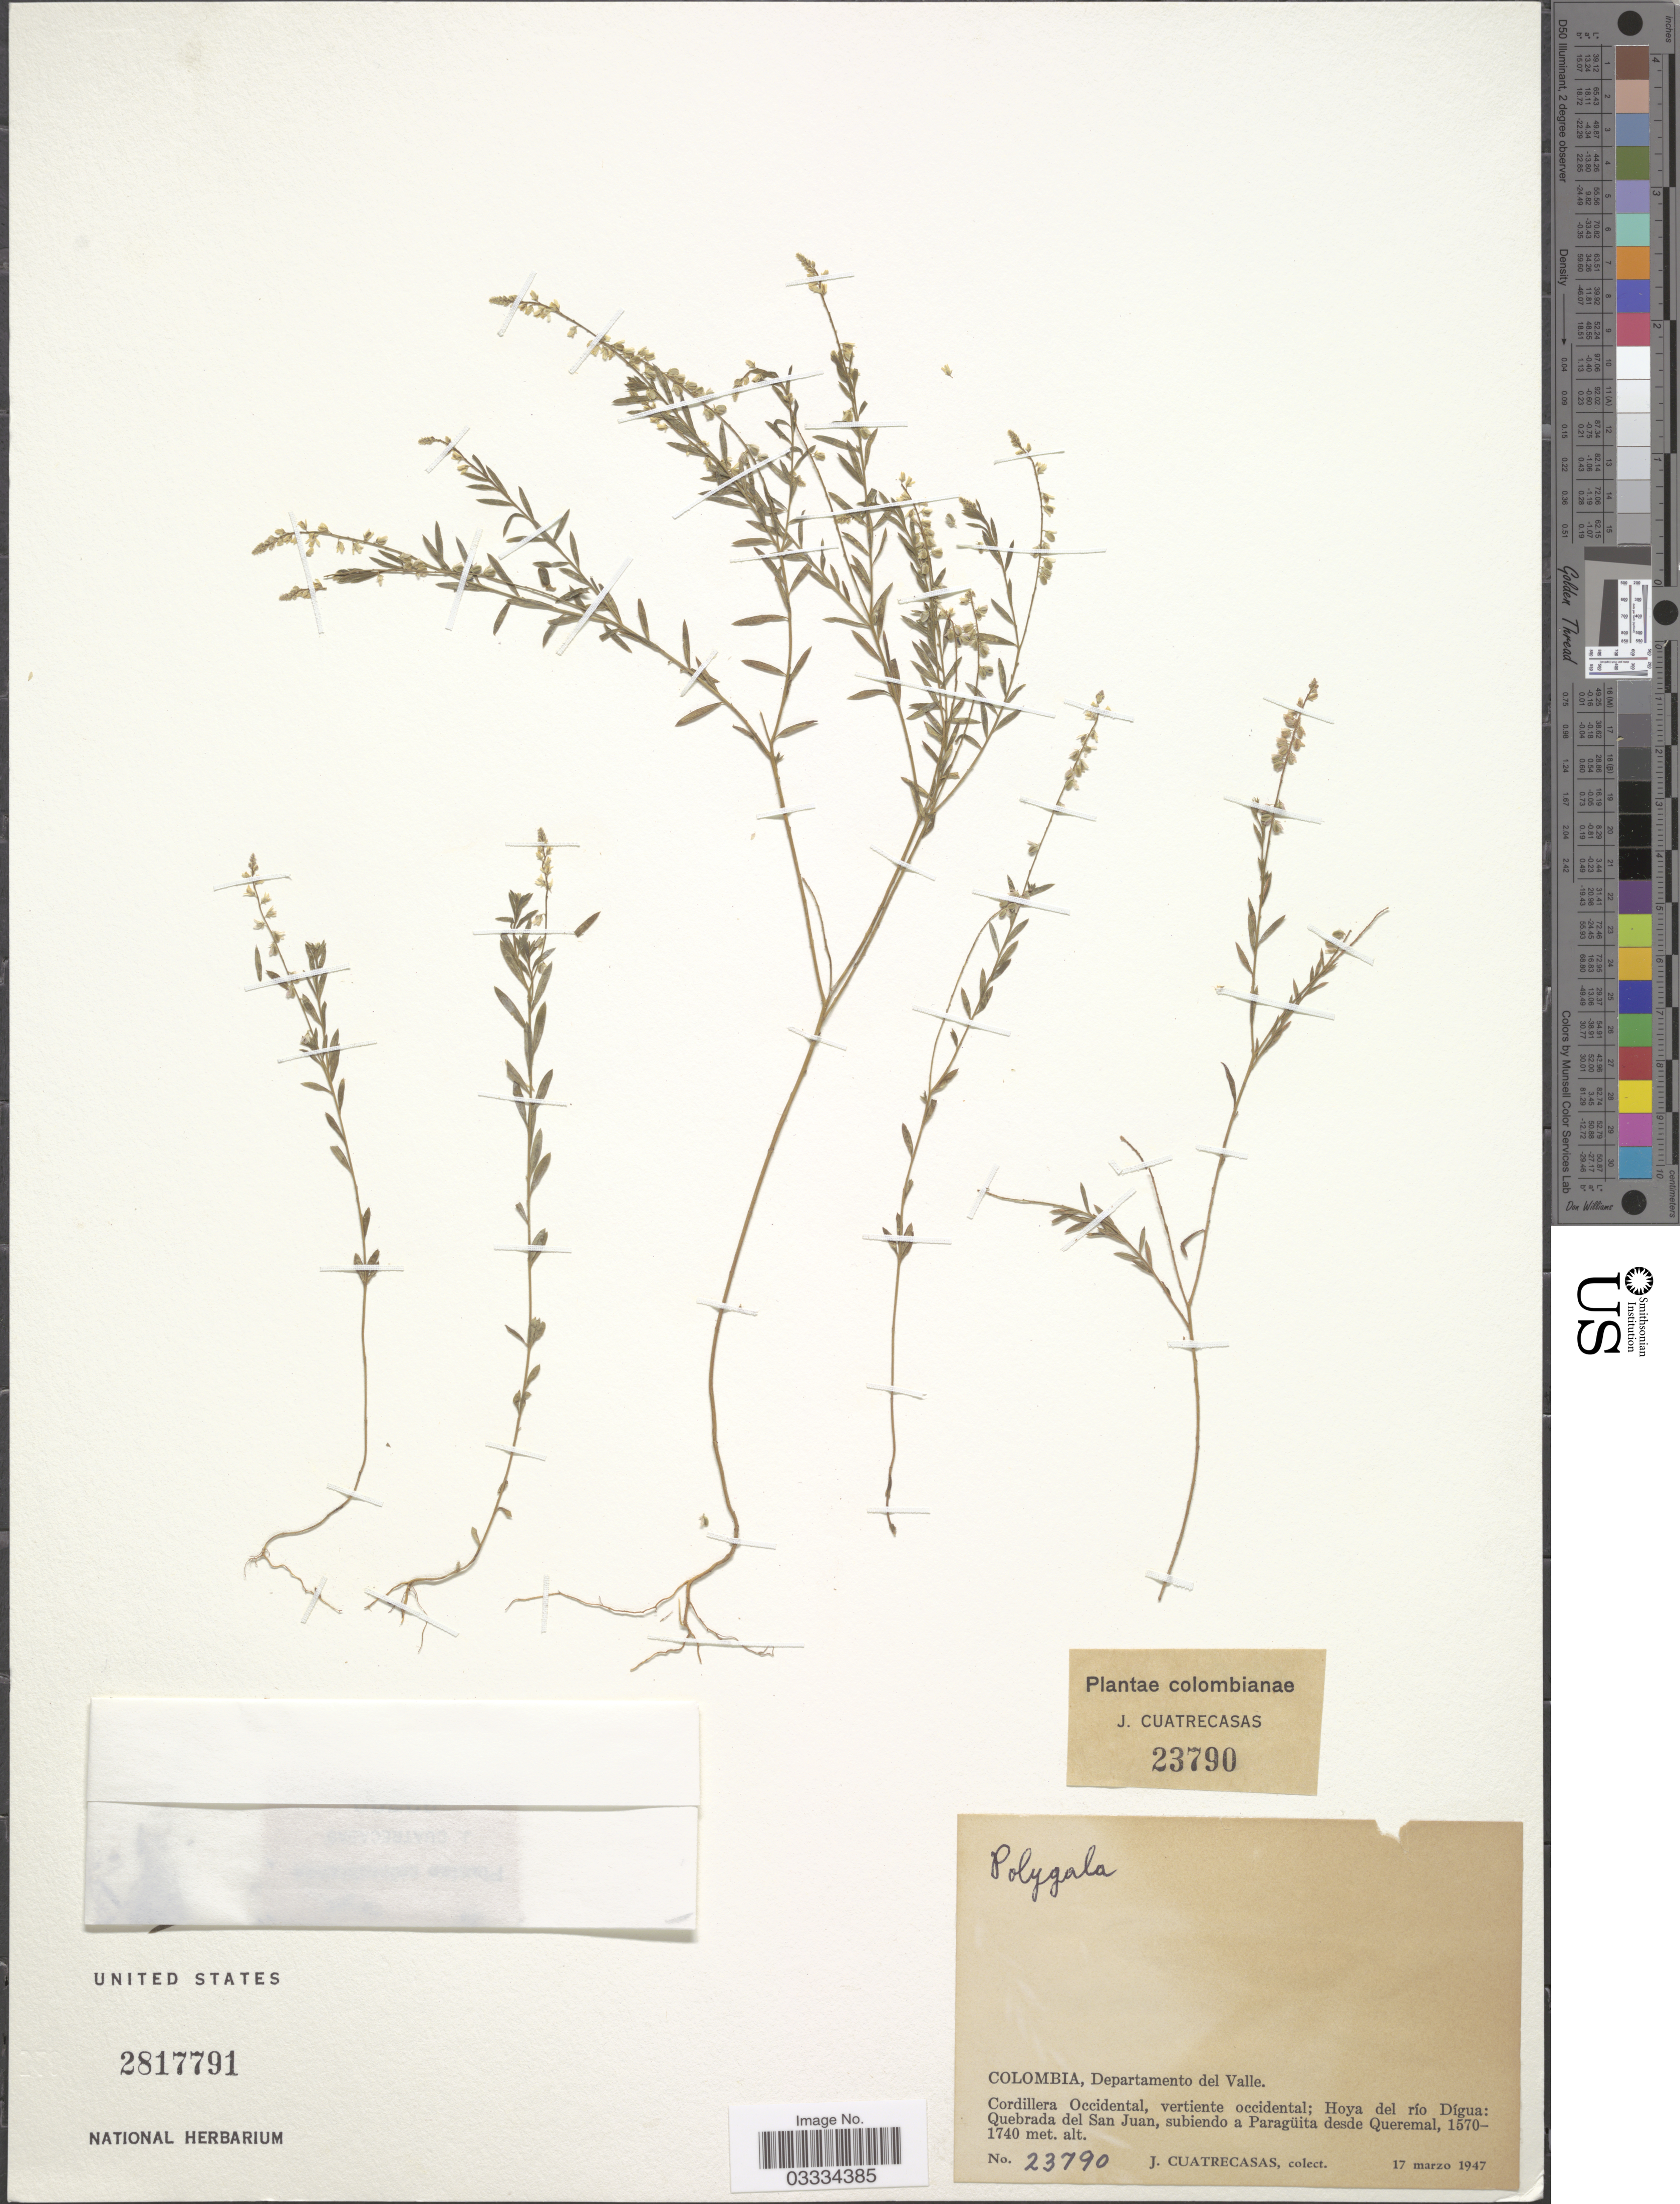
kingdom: Plantae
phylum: Tracheophyta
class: Magnoliopsida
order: Fabales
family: Polygalaceae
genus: Polygala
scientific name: Polygala sp.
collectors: J. Cuatrecasas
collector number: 23790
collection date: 1947-03-17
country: Colombia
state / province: Valle del Cauca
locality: Departamento del Valle. Cordillera Occidental, vertiente occidental; Hoya del río Dígua: Quebrada del San Juan, subiendo a Paragüita desde Queremal.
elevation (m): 1570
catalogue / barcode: US 2817791